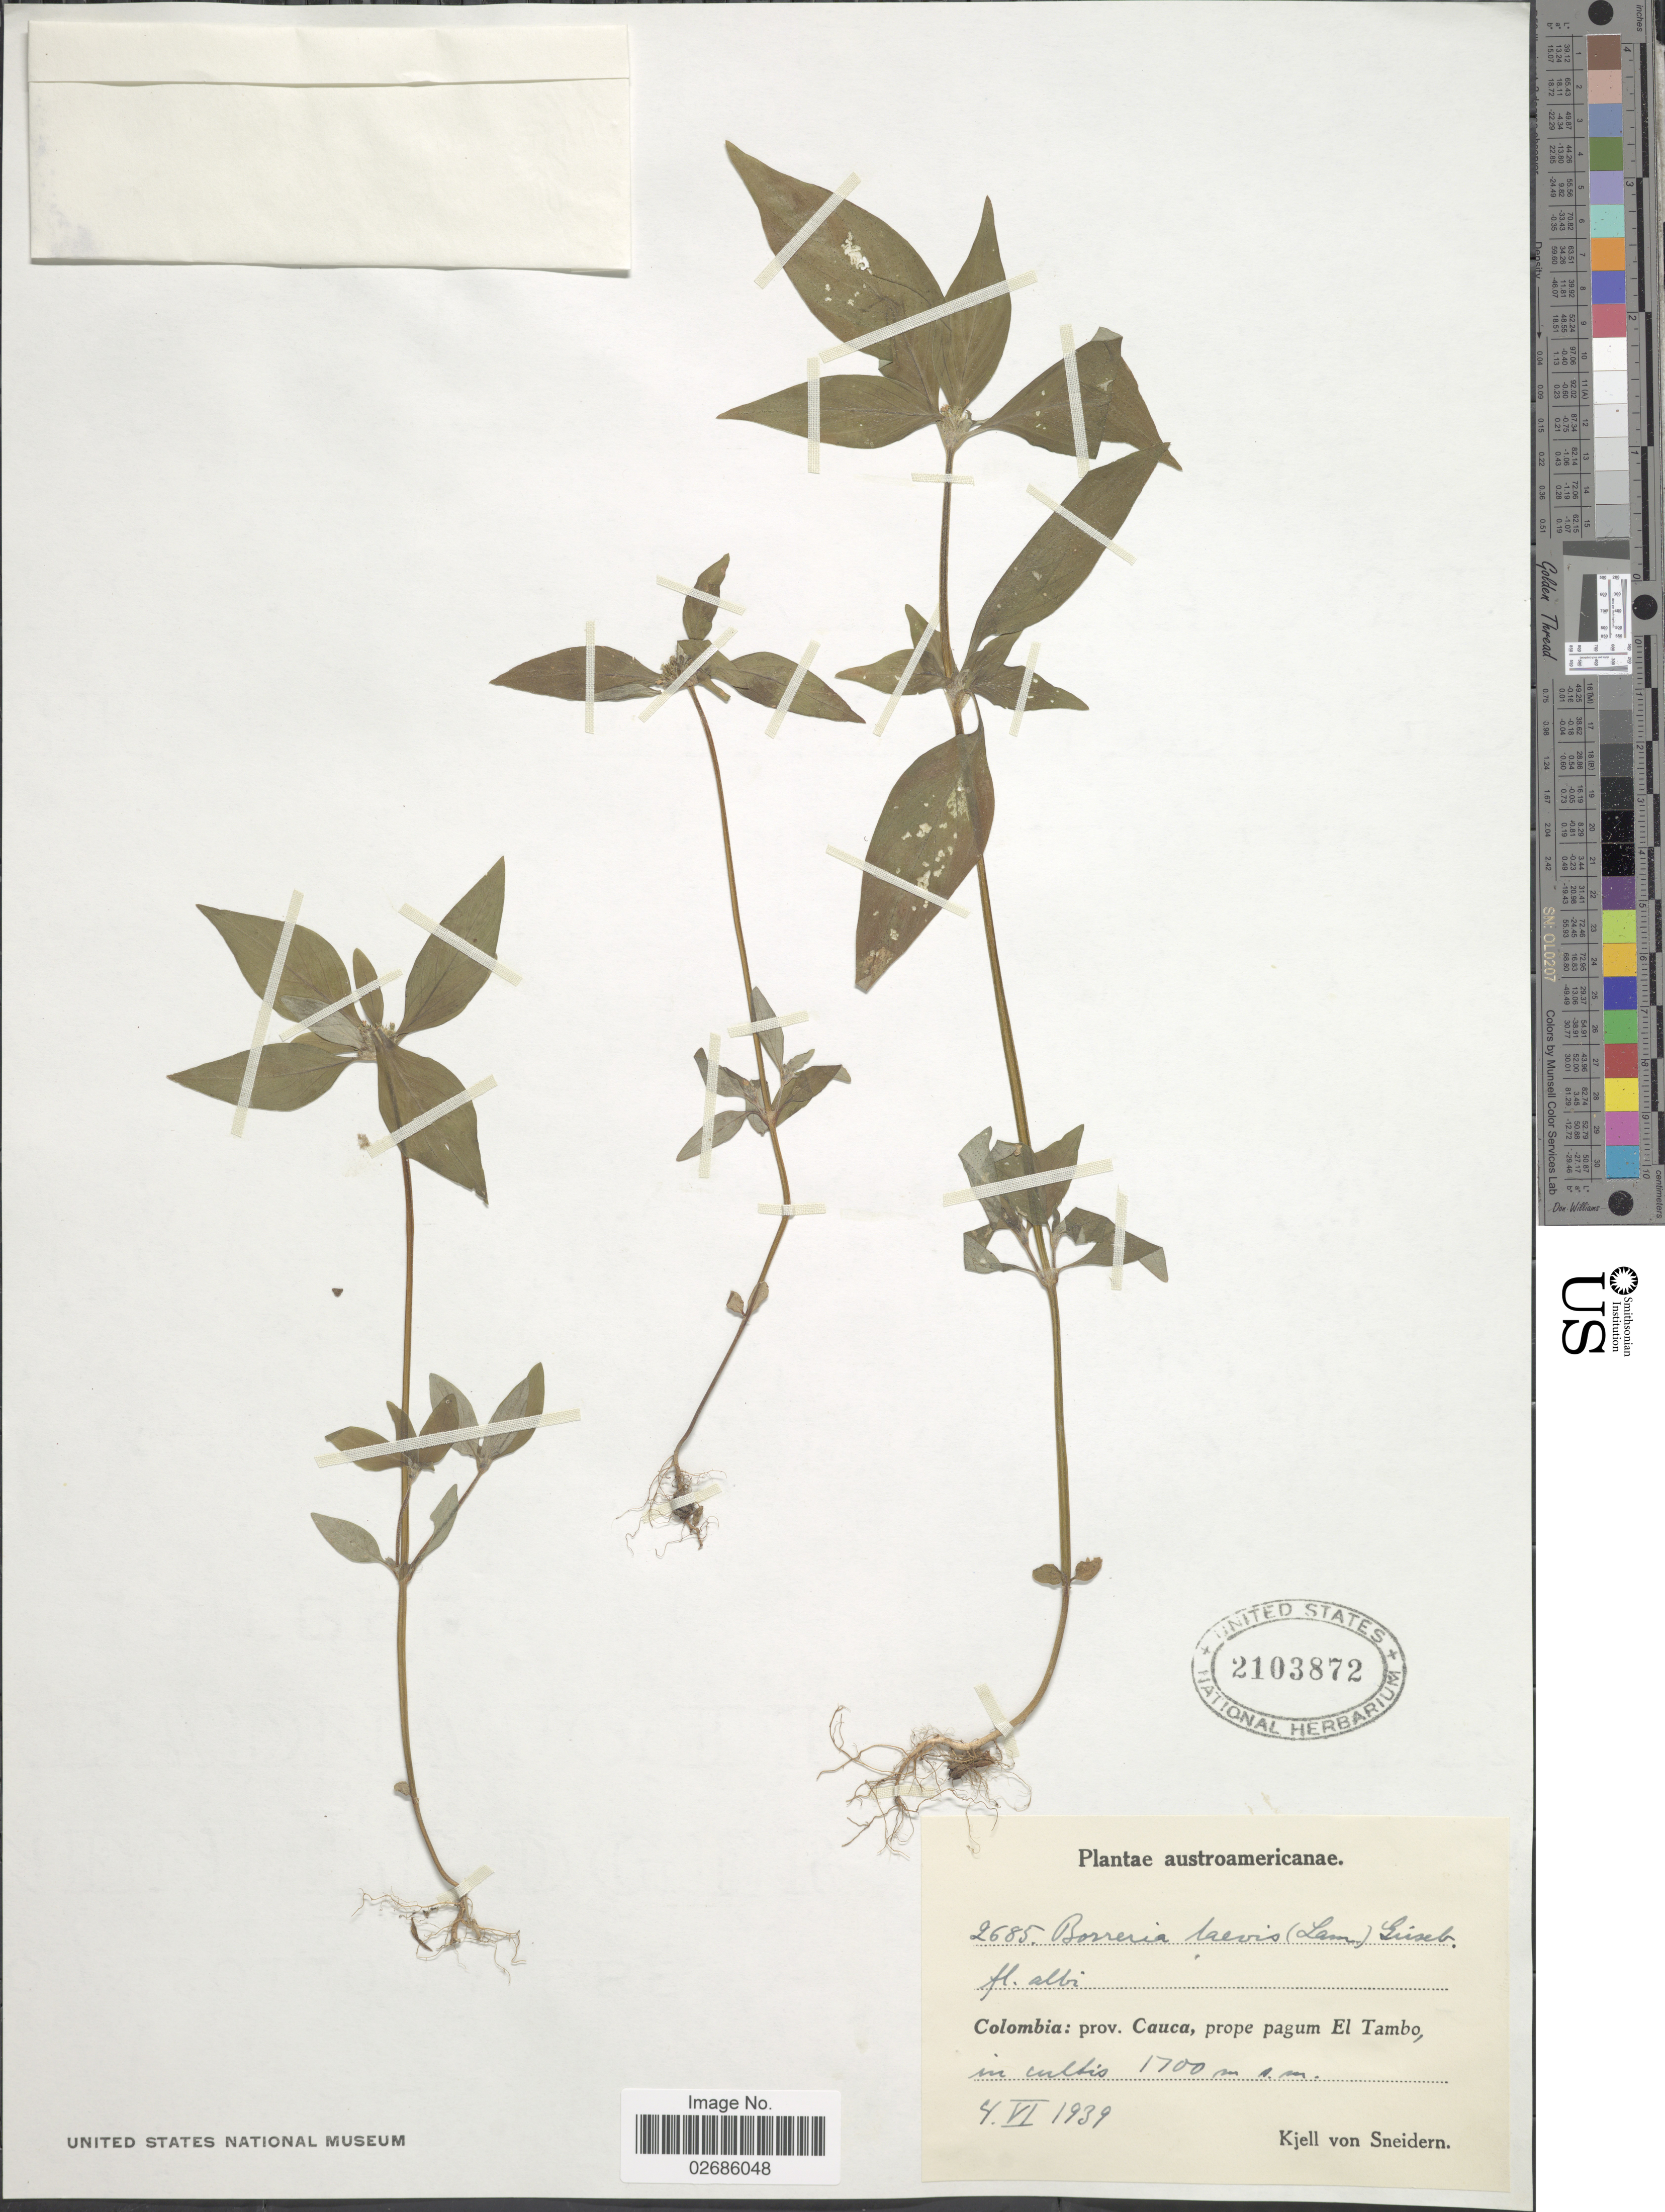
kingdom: Plantae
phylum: Tracheophyta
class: Magnoliopsida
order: Gentianales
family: Rubiaceae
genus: Borreria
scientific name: Borreria assurgens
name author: (Ruiz & Pav.) Griseb.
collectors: K. von Sneidern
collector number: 2685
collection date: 1939-06-04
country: Colombia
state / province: Cauca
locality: Prope pagum El Tambo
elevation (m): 1700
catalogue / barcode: US 2103872